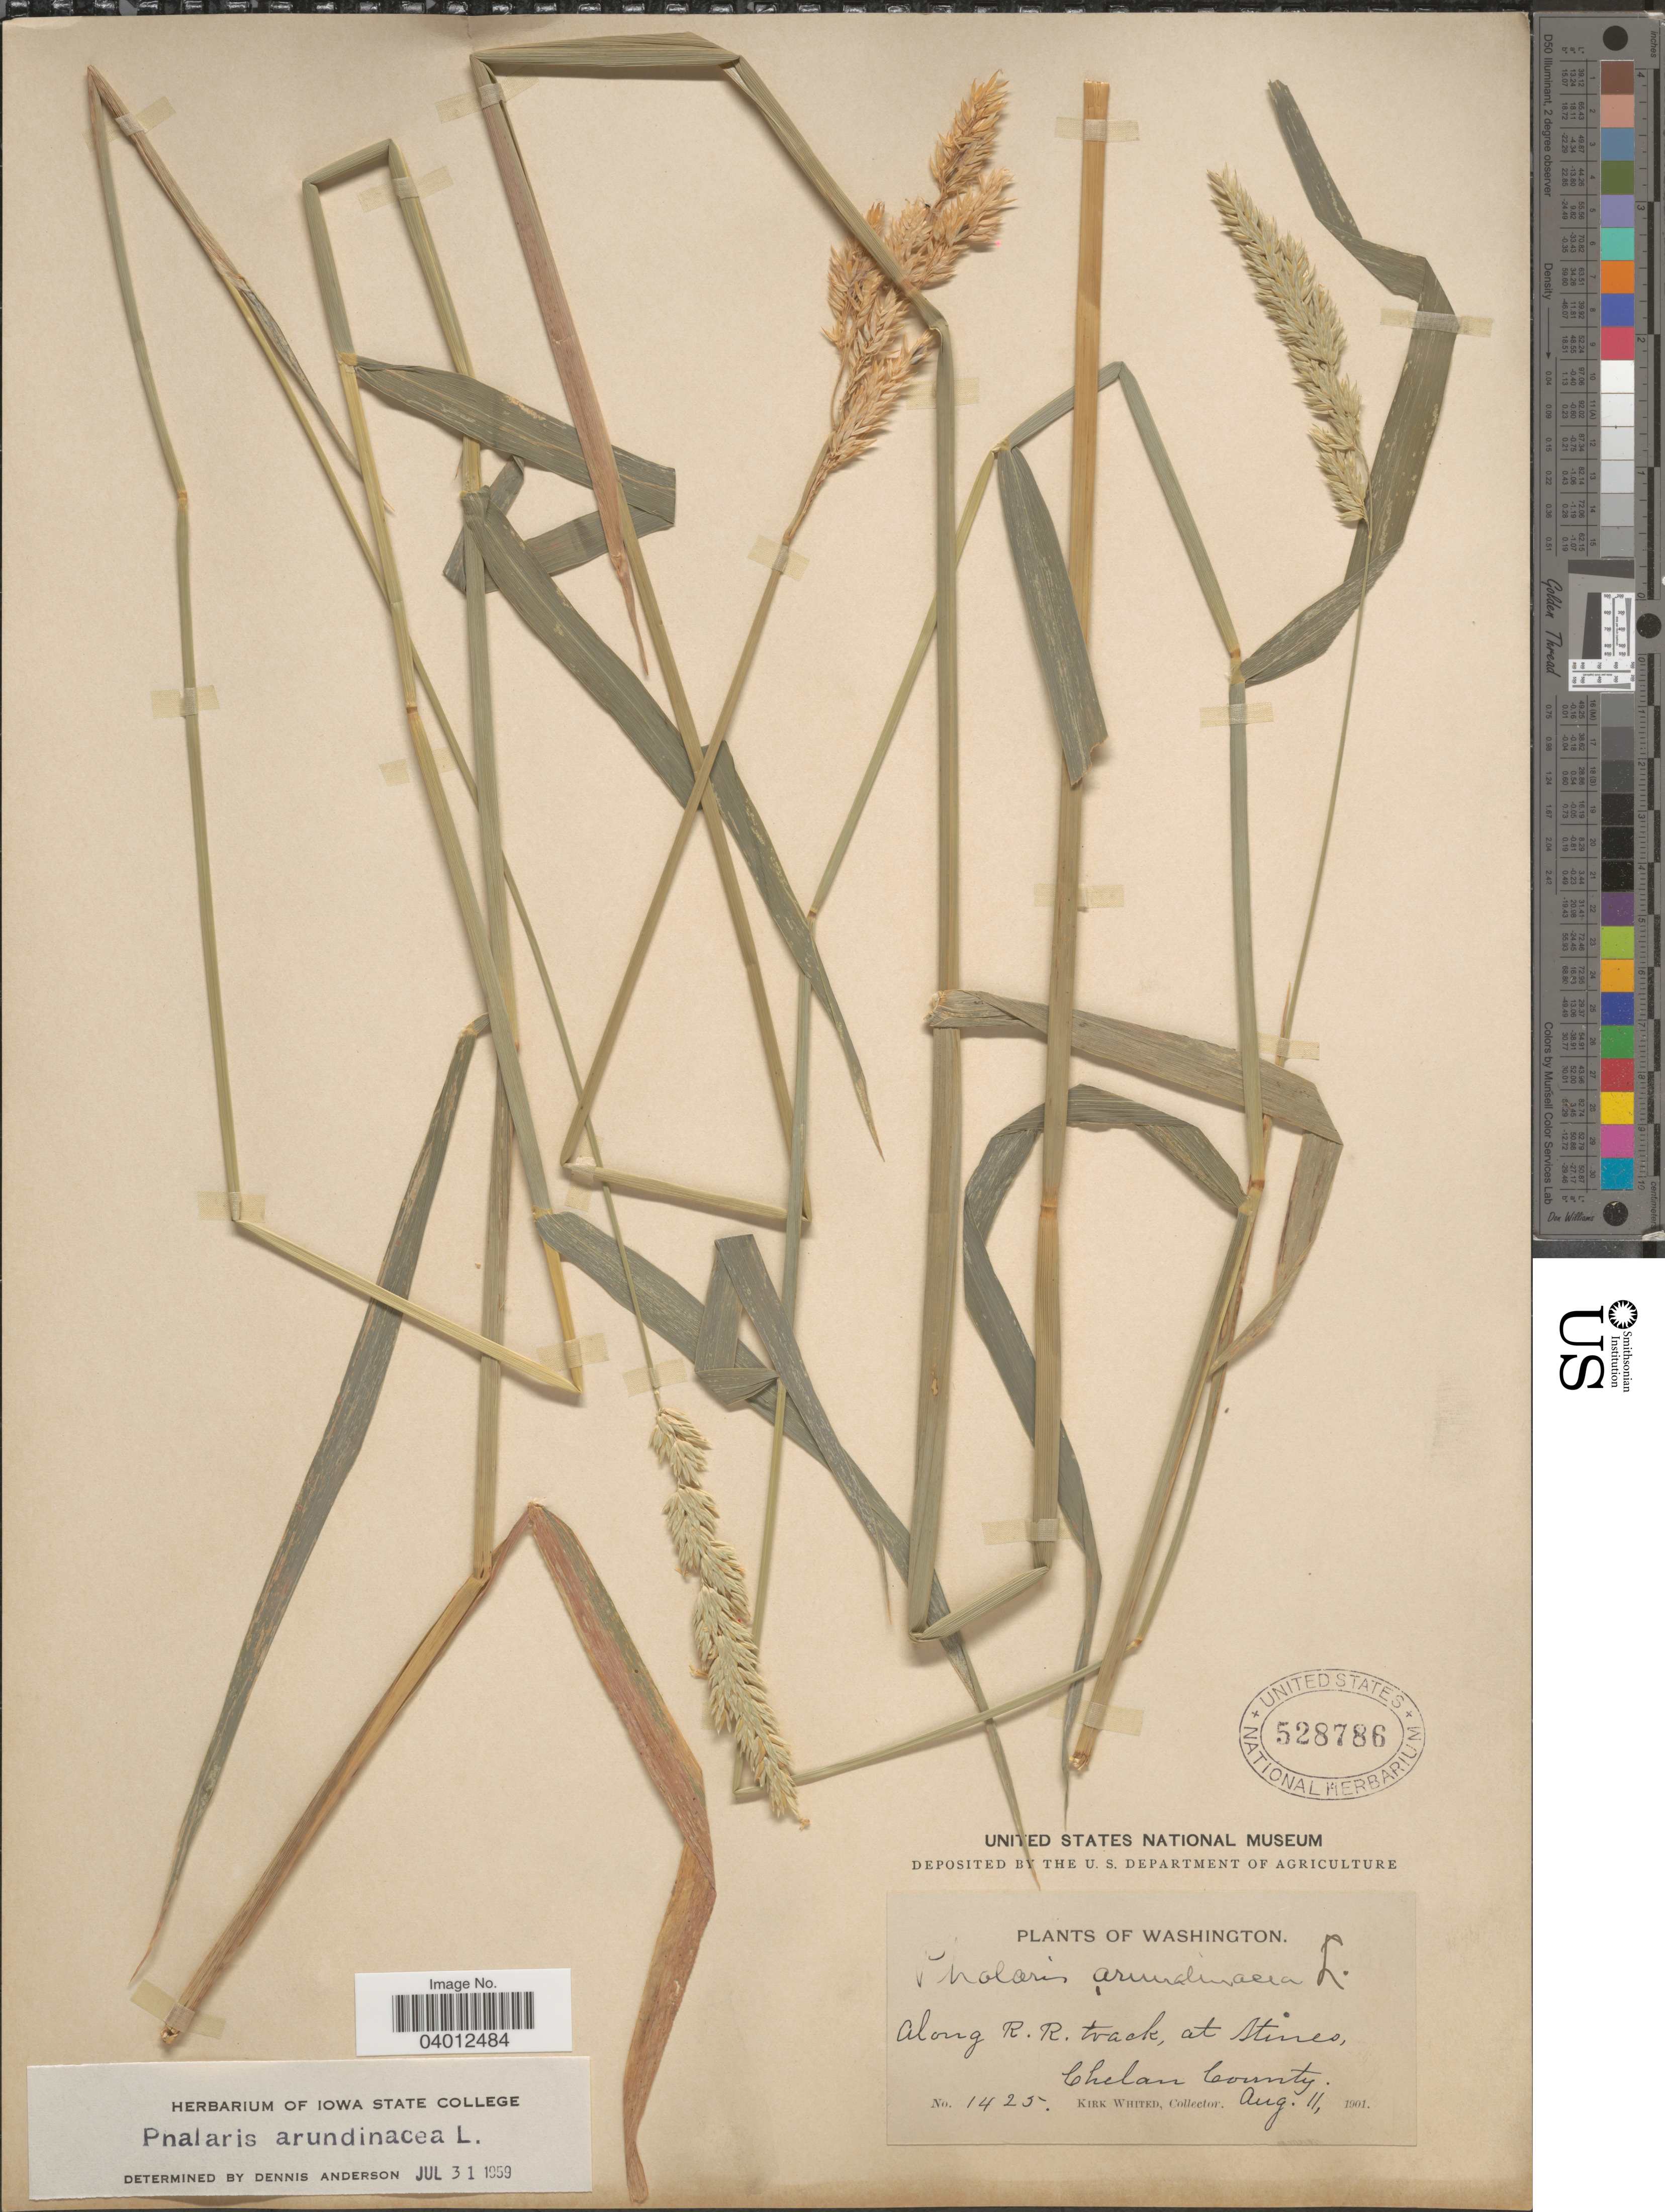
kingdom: Plantae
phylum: Tracheophyta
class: Liliopsida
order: Poales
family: Poaceae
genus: Phalaris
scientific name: Phalaris arundinacea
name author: L.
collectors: K. Whited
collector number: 1425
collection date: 1901-08-11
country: United States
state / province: Washington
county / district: Chelan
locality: Along R. R. track, at Stines, Chelan County.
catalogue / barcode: US 528786